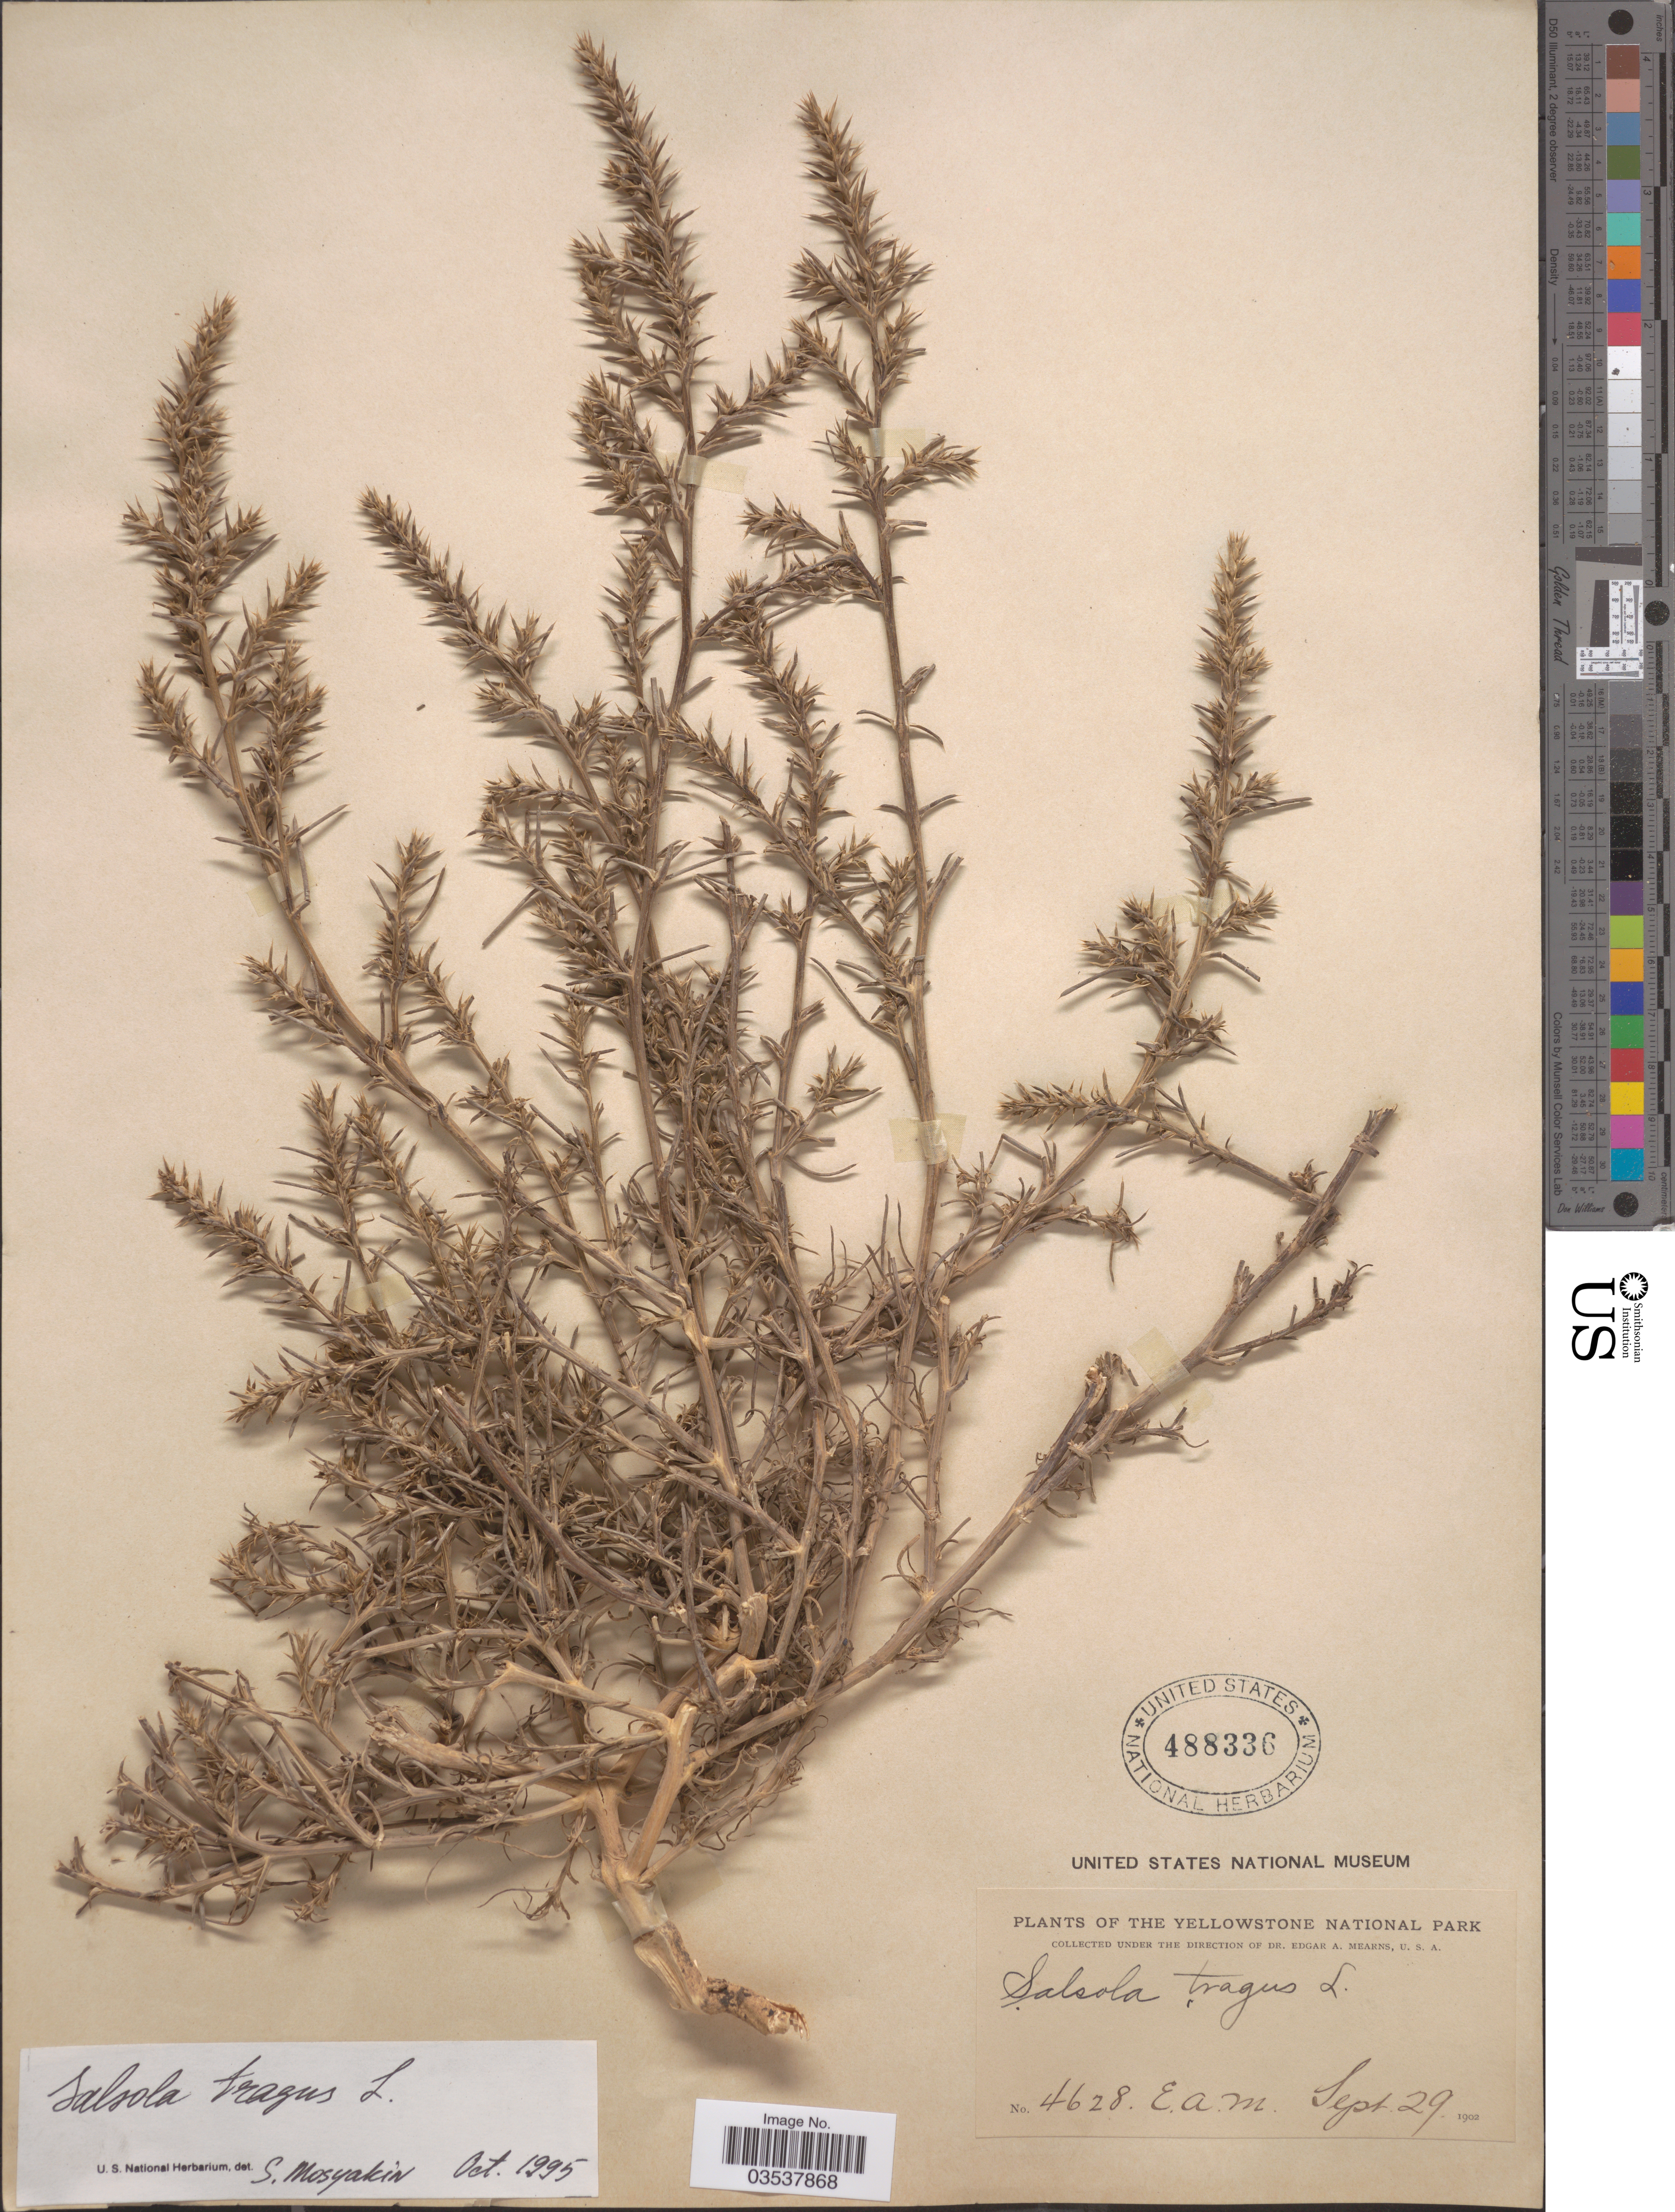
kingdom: Plantae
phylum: Tracheophyta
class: Magnoliopsida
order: Caryophyllales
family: Amaranthaceae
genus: Salsola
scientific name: Salsola pestifer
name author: A. Nelson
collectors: E. A. Mearns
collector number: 4628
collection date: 1902-09-29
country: United States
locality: The Yellowstone National Park.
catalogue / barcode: US 488336